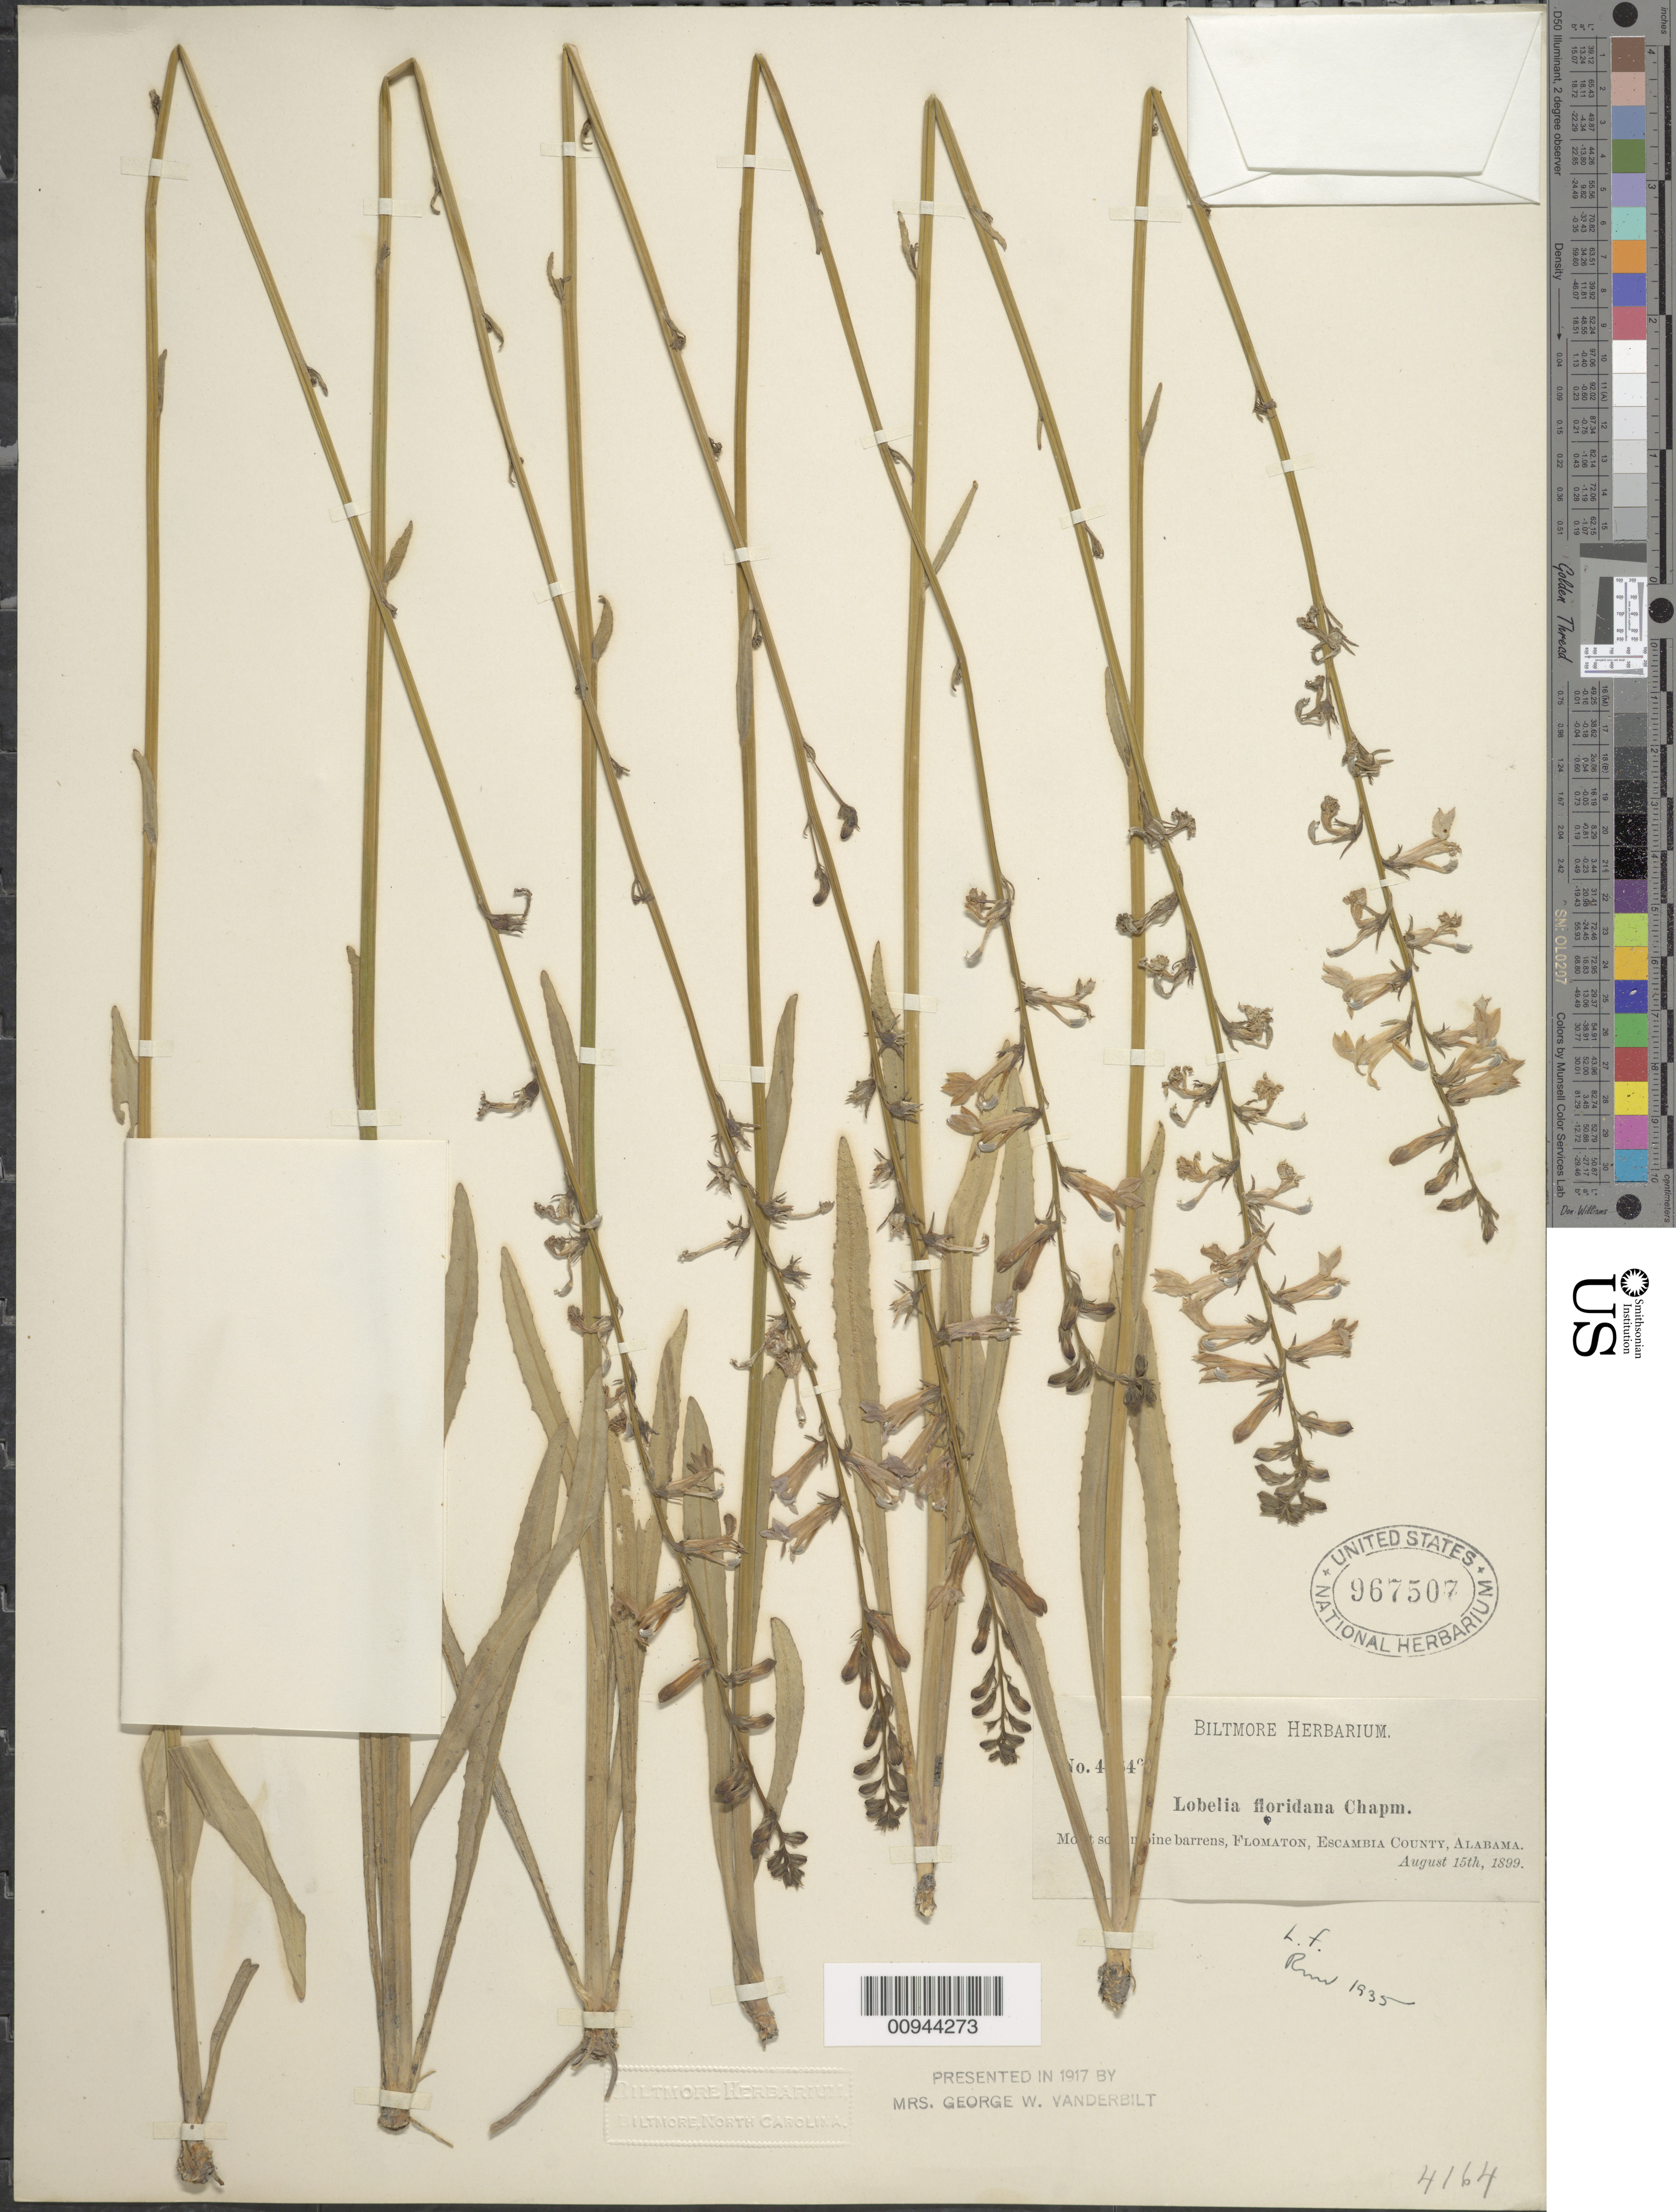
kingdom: Plantae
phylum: Tracheophyta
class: Magnoliopsida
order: Asterales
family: Campanulaceae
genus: Lobelia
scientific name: Lobelia floridana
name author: Chapm.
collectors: ex herb. Biltmore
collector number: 4164c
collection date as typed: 15 Aug 1899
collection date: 1899-08-15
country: United States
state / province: Alabama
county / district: Escambia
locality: Flomaton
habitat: moist soil pine barrens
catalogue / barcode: US 967507